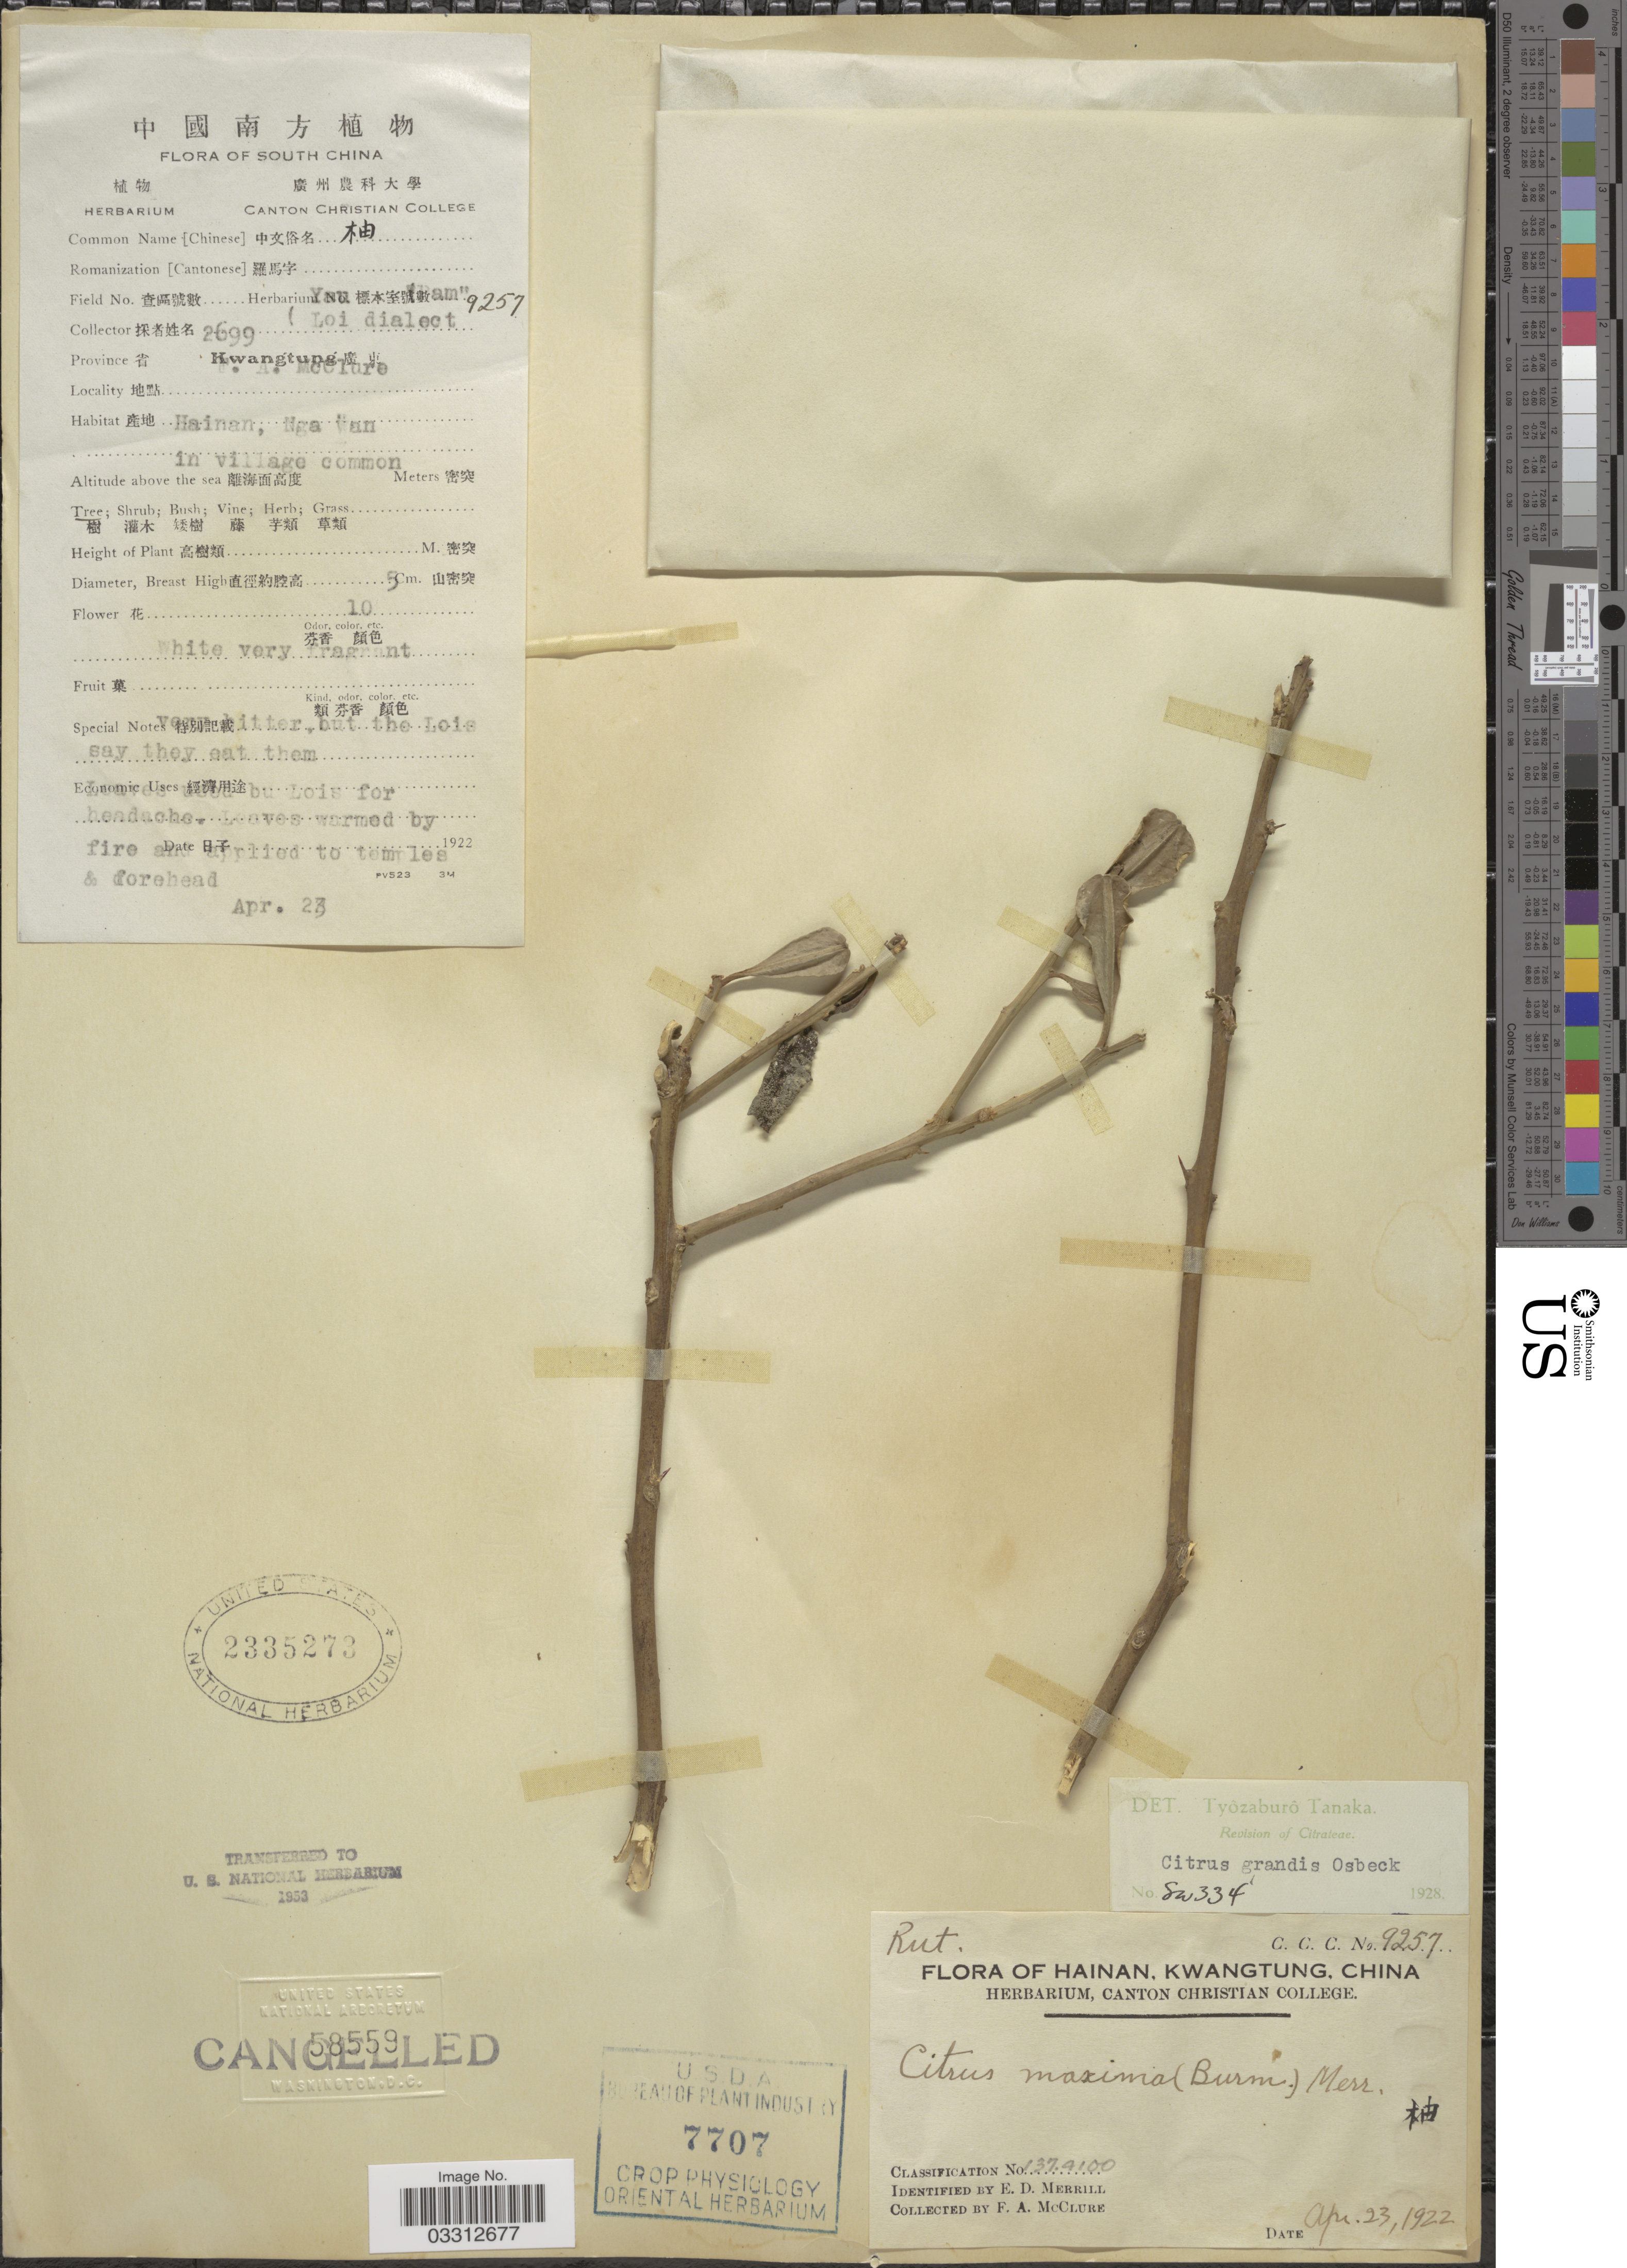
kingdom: Plantae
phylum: Tracheophyta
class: Magnoliopsida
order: Sapindales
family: Rutaceae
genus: Citrus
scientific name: Citrus grandis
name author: (L.) Osbeck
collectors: F. A. McClure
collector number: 2699/9257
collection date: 1922-04-23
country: China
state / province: Guangdong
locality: South China, Hainan, Kwangtung. Nga Wan.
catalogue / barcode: US 2335273